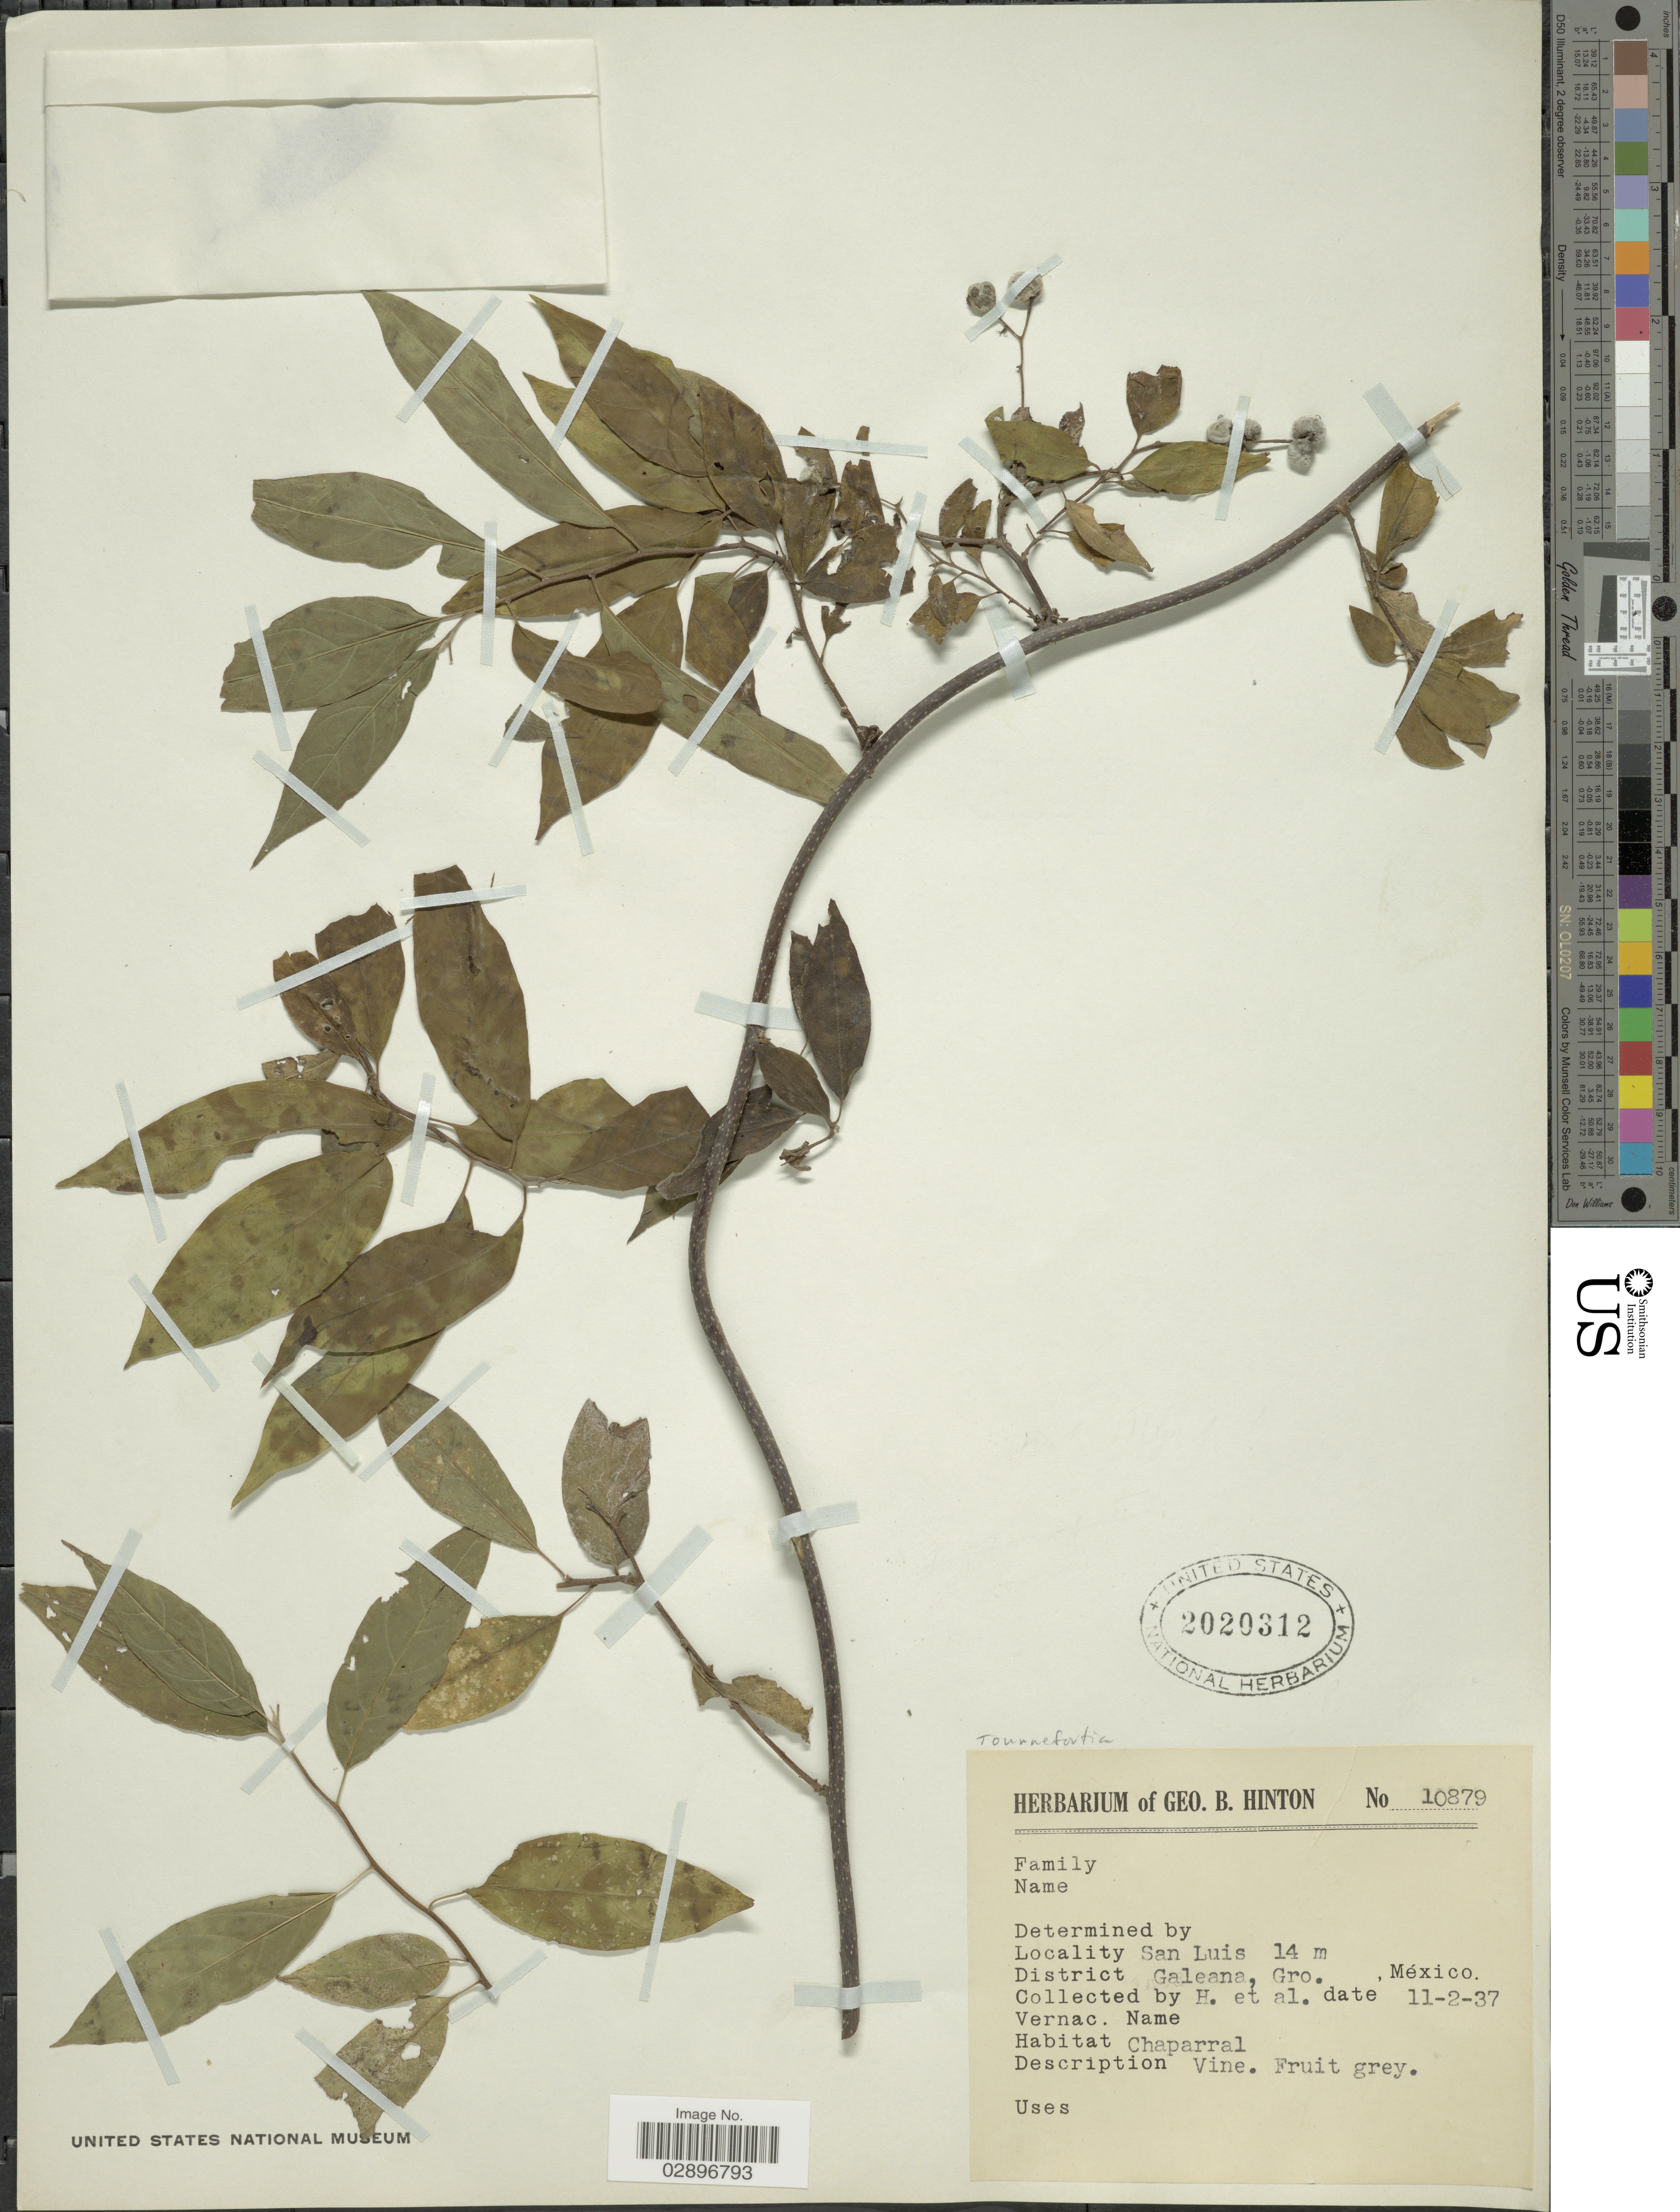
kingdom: Plantae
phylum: Tracheophyta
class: Magnoliopsida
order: Boraginales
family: Heliotropiaceae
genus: Tournefortia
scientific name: Tournefortia potosina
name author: Standl.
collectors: G. B. Hinton & et al.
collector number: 10879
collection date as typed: Transcribed d/m/y: 11/2/37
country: Mexico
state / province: Guerrero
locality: San Luis. District Galeana.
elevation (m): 14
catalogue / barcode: US 2020312